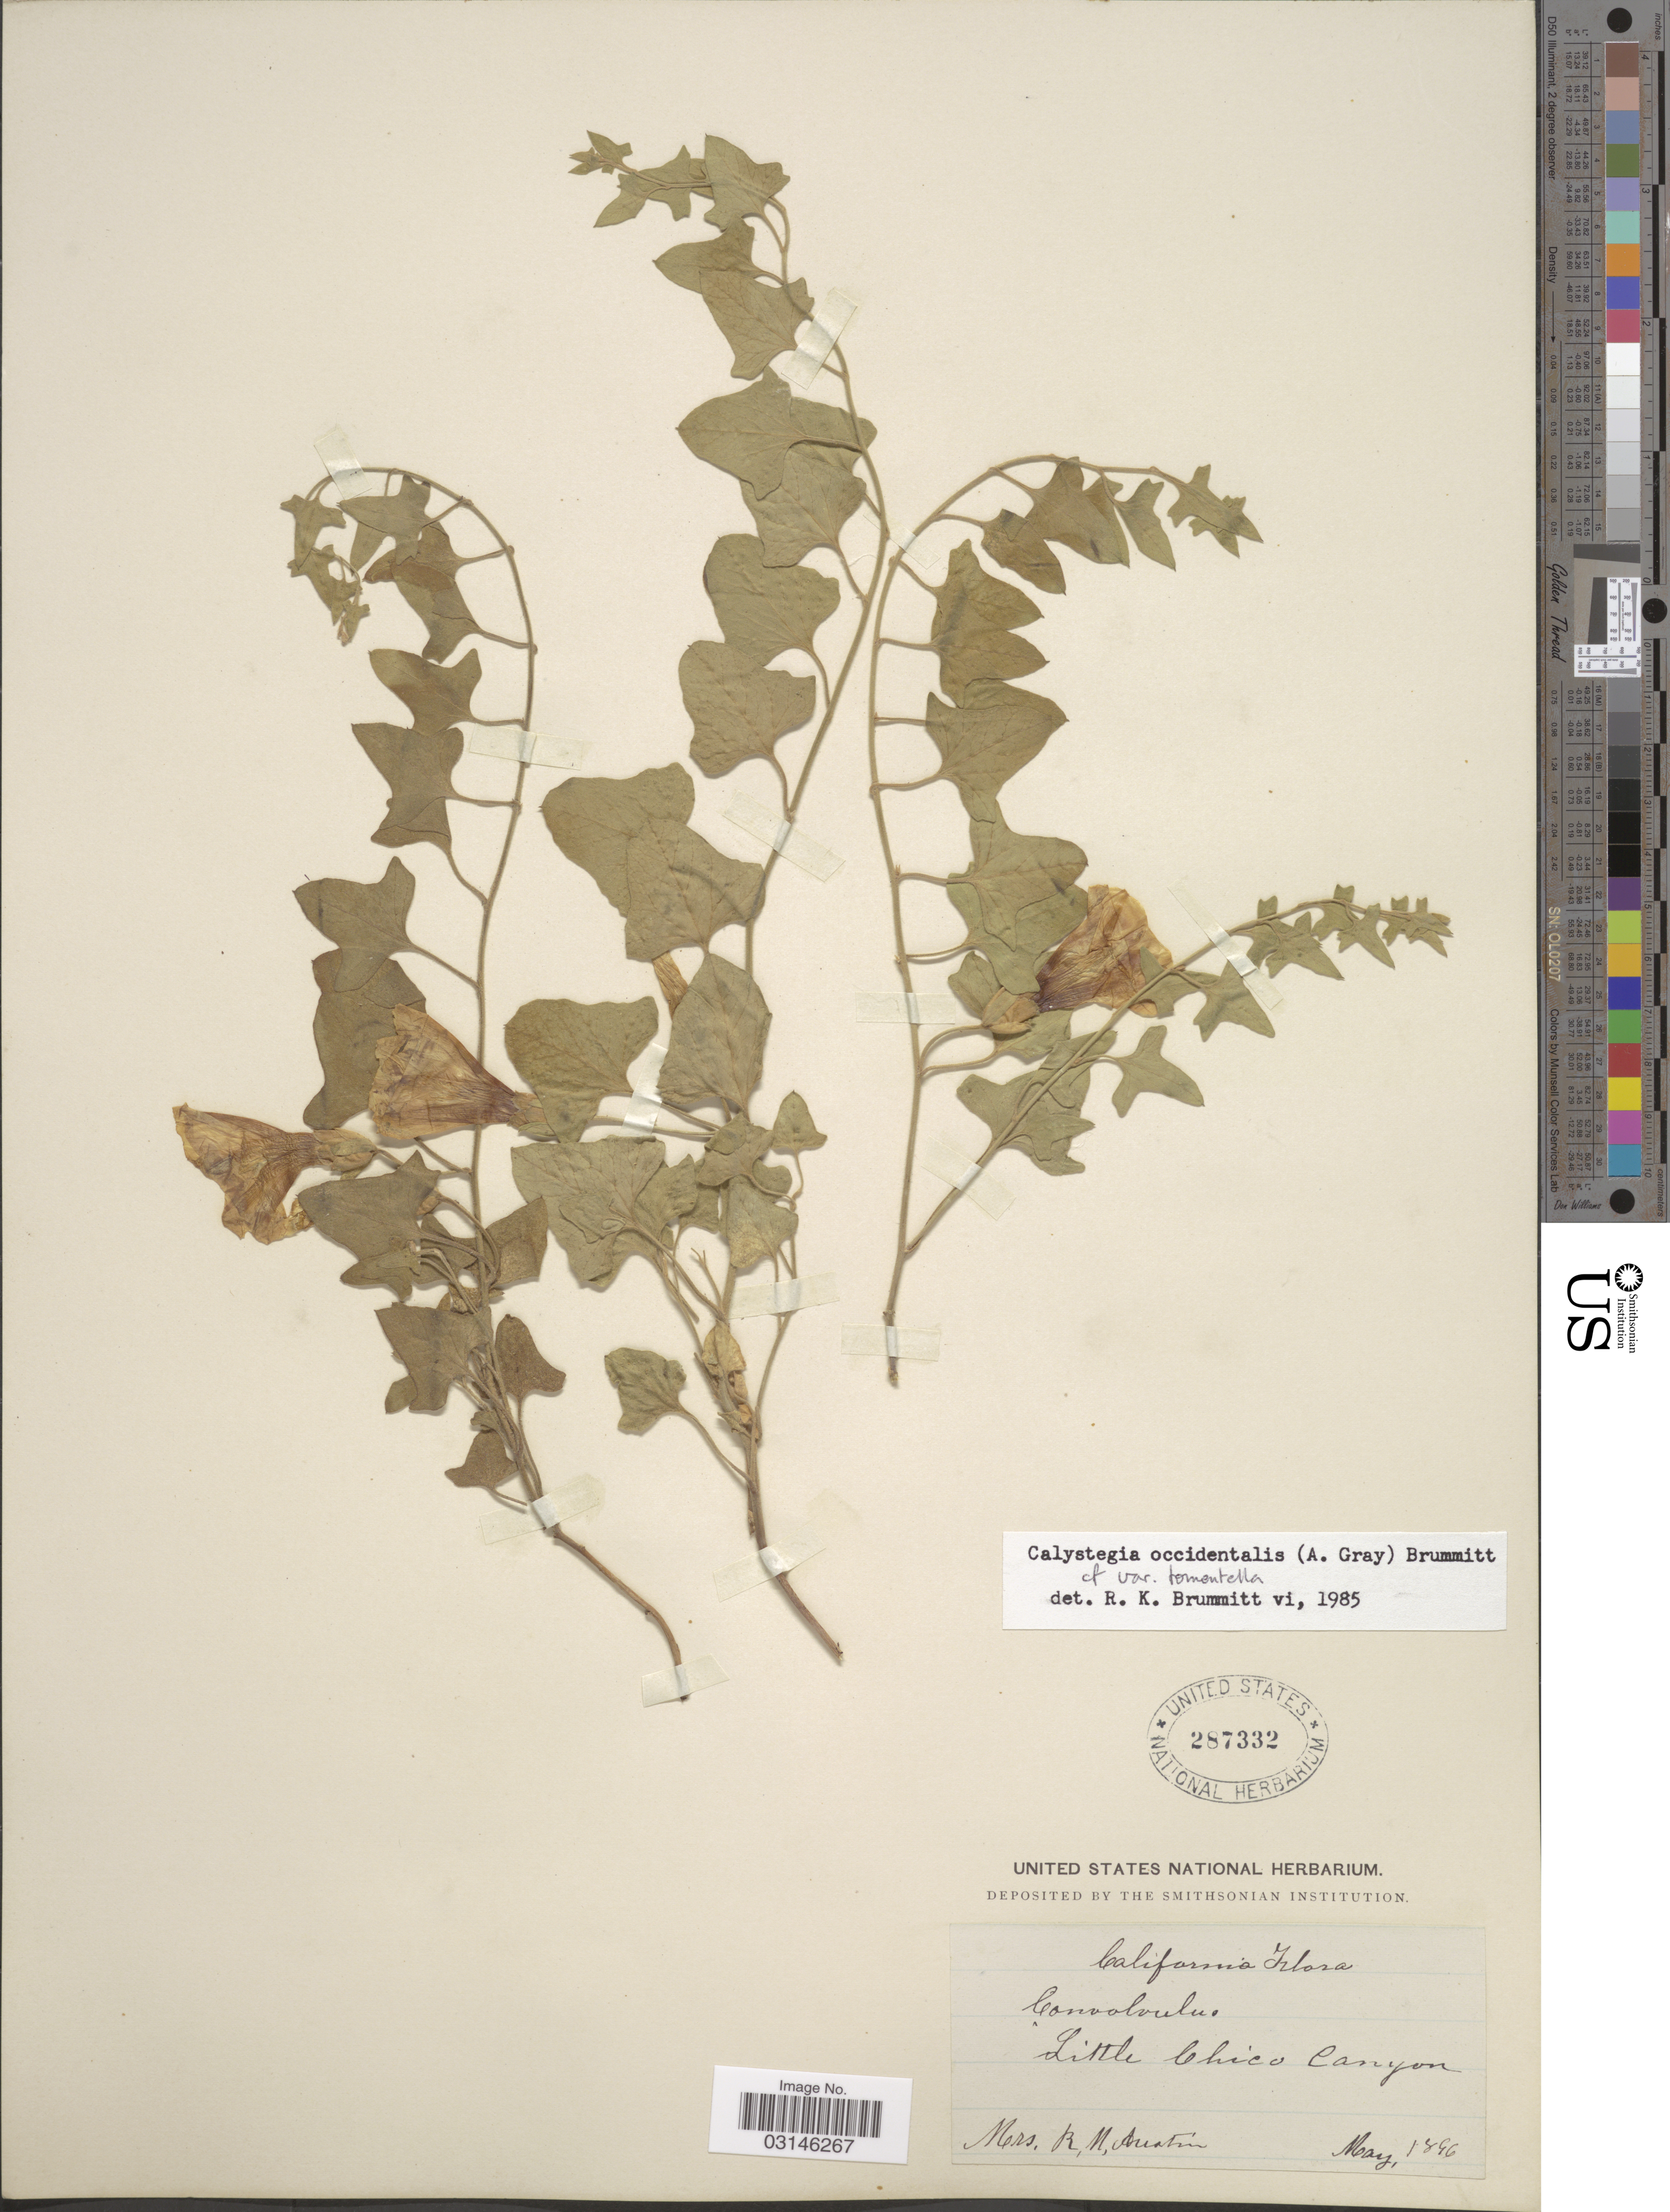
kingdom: Plantae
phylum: Tracheophyta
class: Magnoliopsida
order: Solanales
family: Convolvulaceae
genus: Calystegia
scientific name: Calystegia occidentalis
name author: (A. Gray) Brummitt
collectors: R. Austin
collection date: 1896-05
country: United States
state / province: California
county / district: Butte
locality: Little Chico Canyon.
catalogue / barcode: US 287332